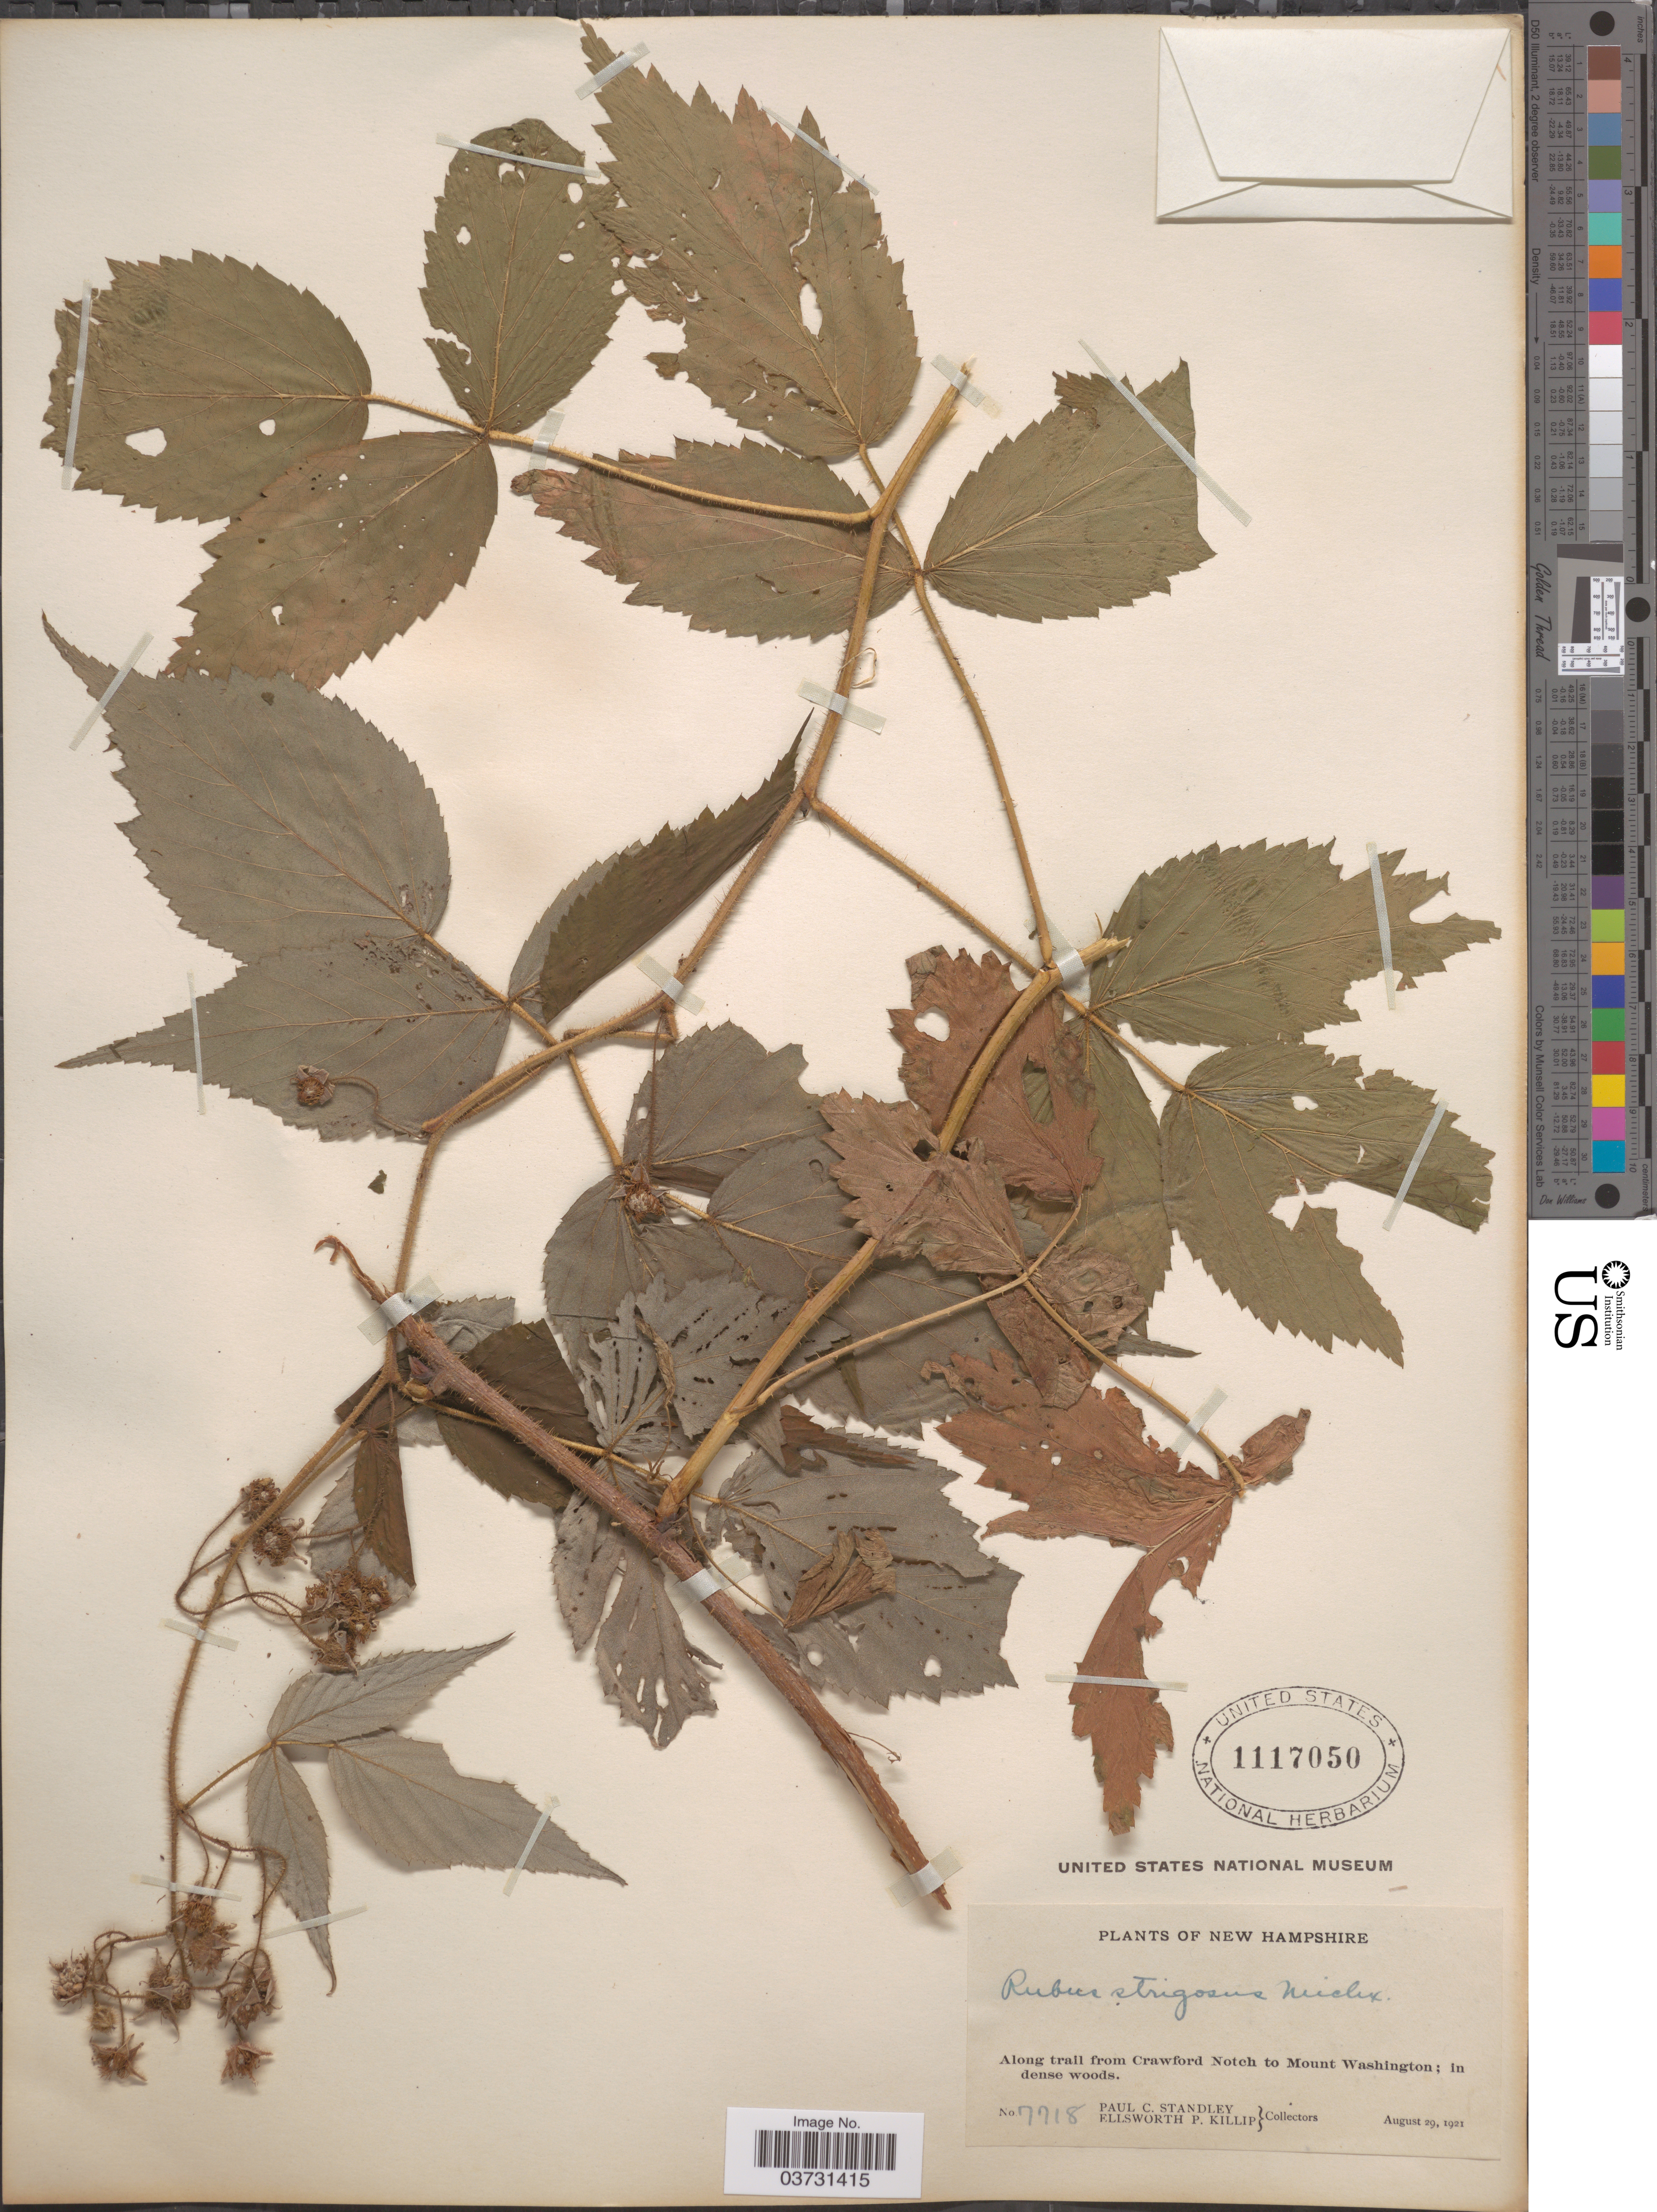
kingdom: Plantae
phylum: Tracheophyta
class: Magnoliopsida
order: Rosales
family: Rosaceae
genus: Rubus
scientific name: Rubus strigosus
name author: Michx.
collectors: P. C. Standley & E. P. Killip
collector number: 7718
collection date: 1921-08-29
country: United States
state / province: New Hampshire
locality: Along trail from Crawford Notch to Mount Washington.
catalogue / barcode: US 1117050